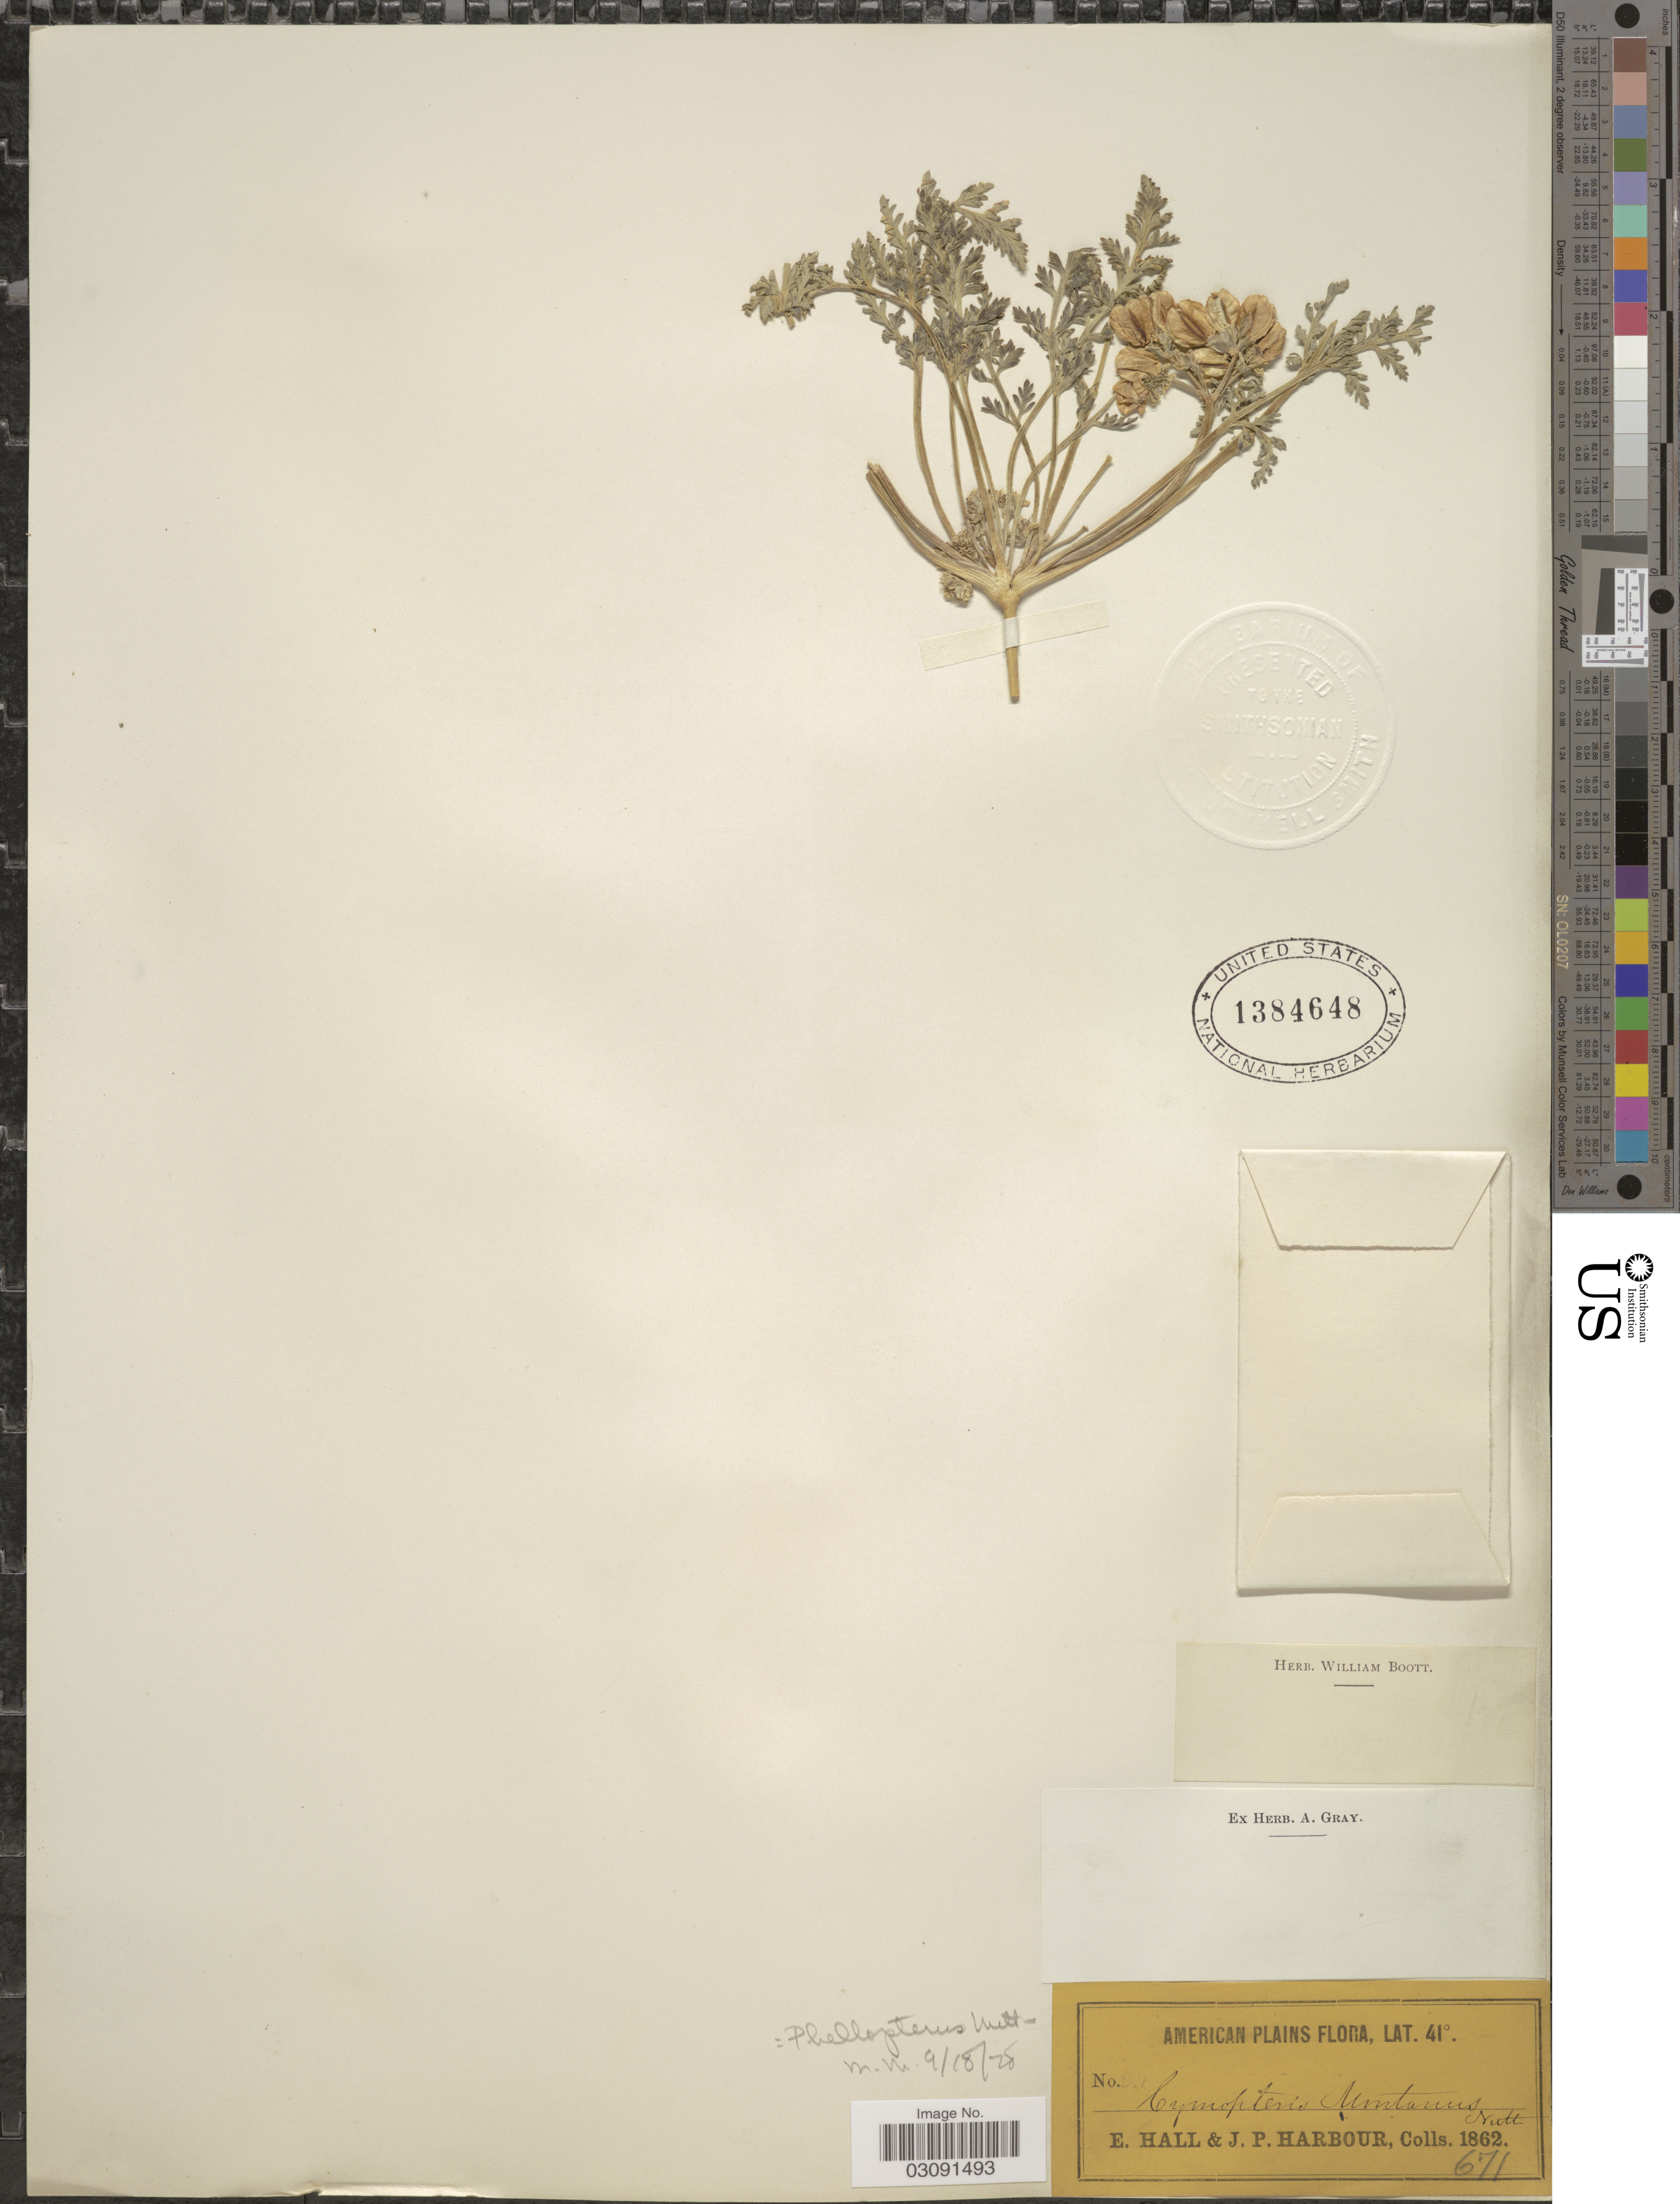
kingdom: Plantae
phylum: Tracheophyta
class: Magnoliopsida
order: Apiales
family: Apiaceae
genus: Cymopterus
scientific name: Cymopterus montanus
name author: Torr. & A. Gray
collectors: E. Hall & J. Harbour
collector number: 211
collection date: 1862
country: United States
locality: American Plains.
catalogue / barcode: US 1384648